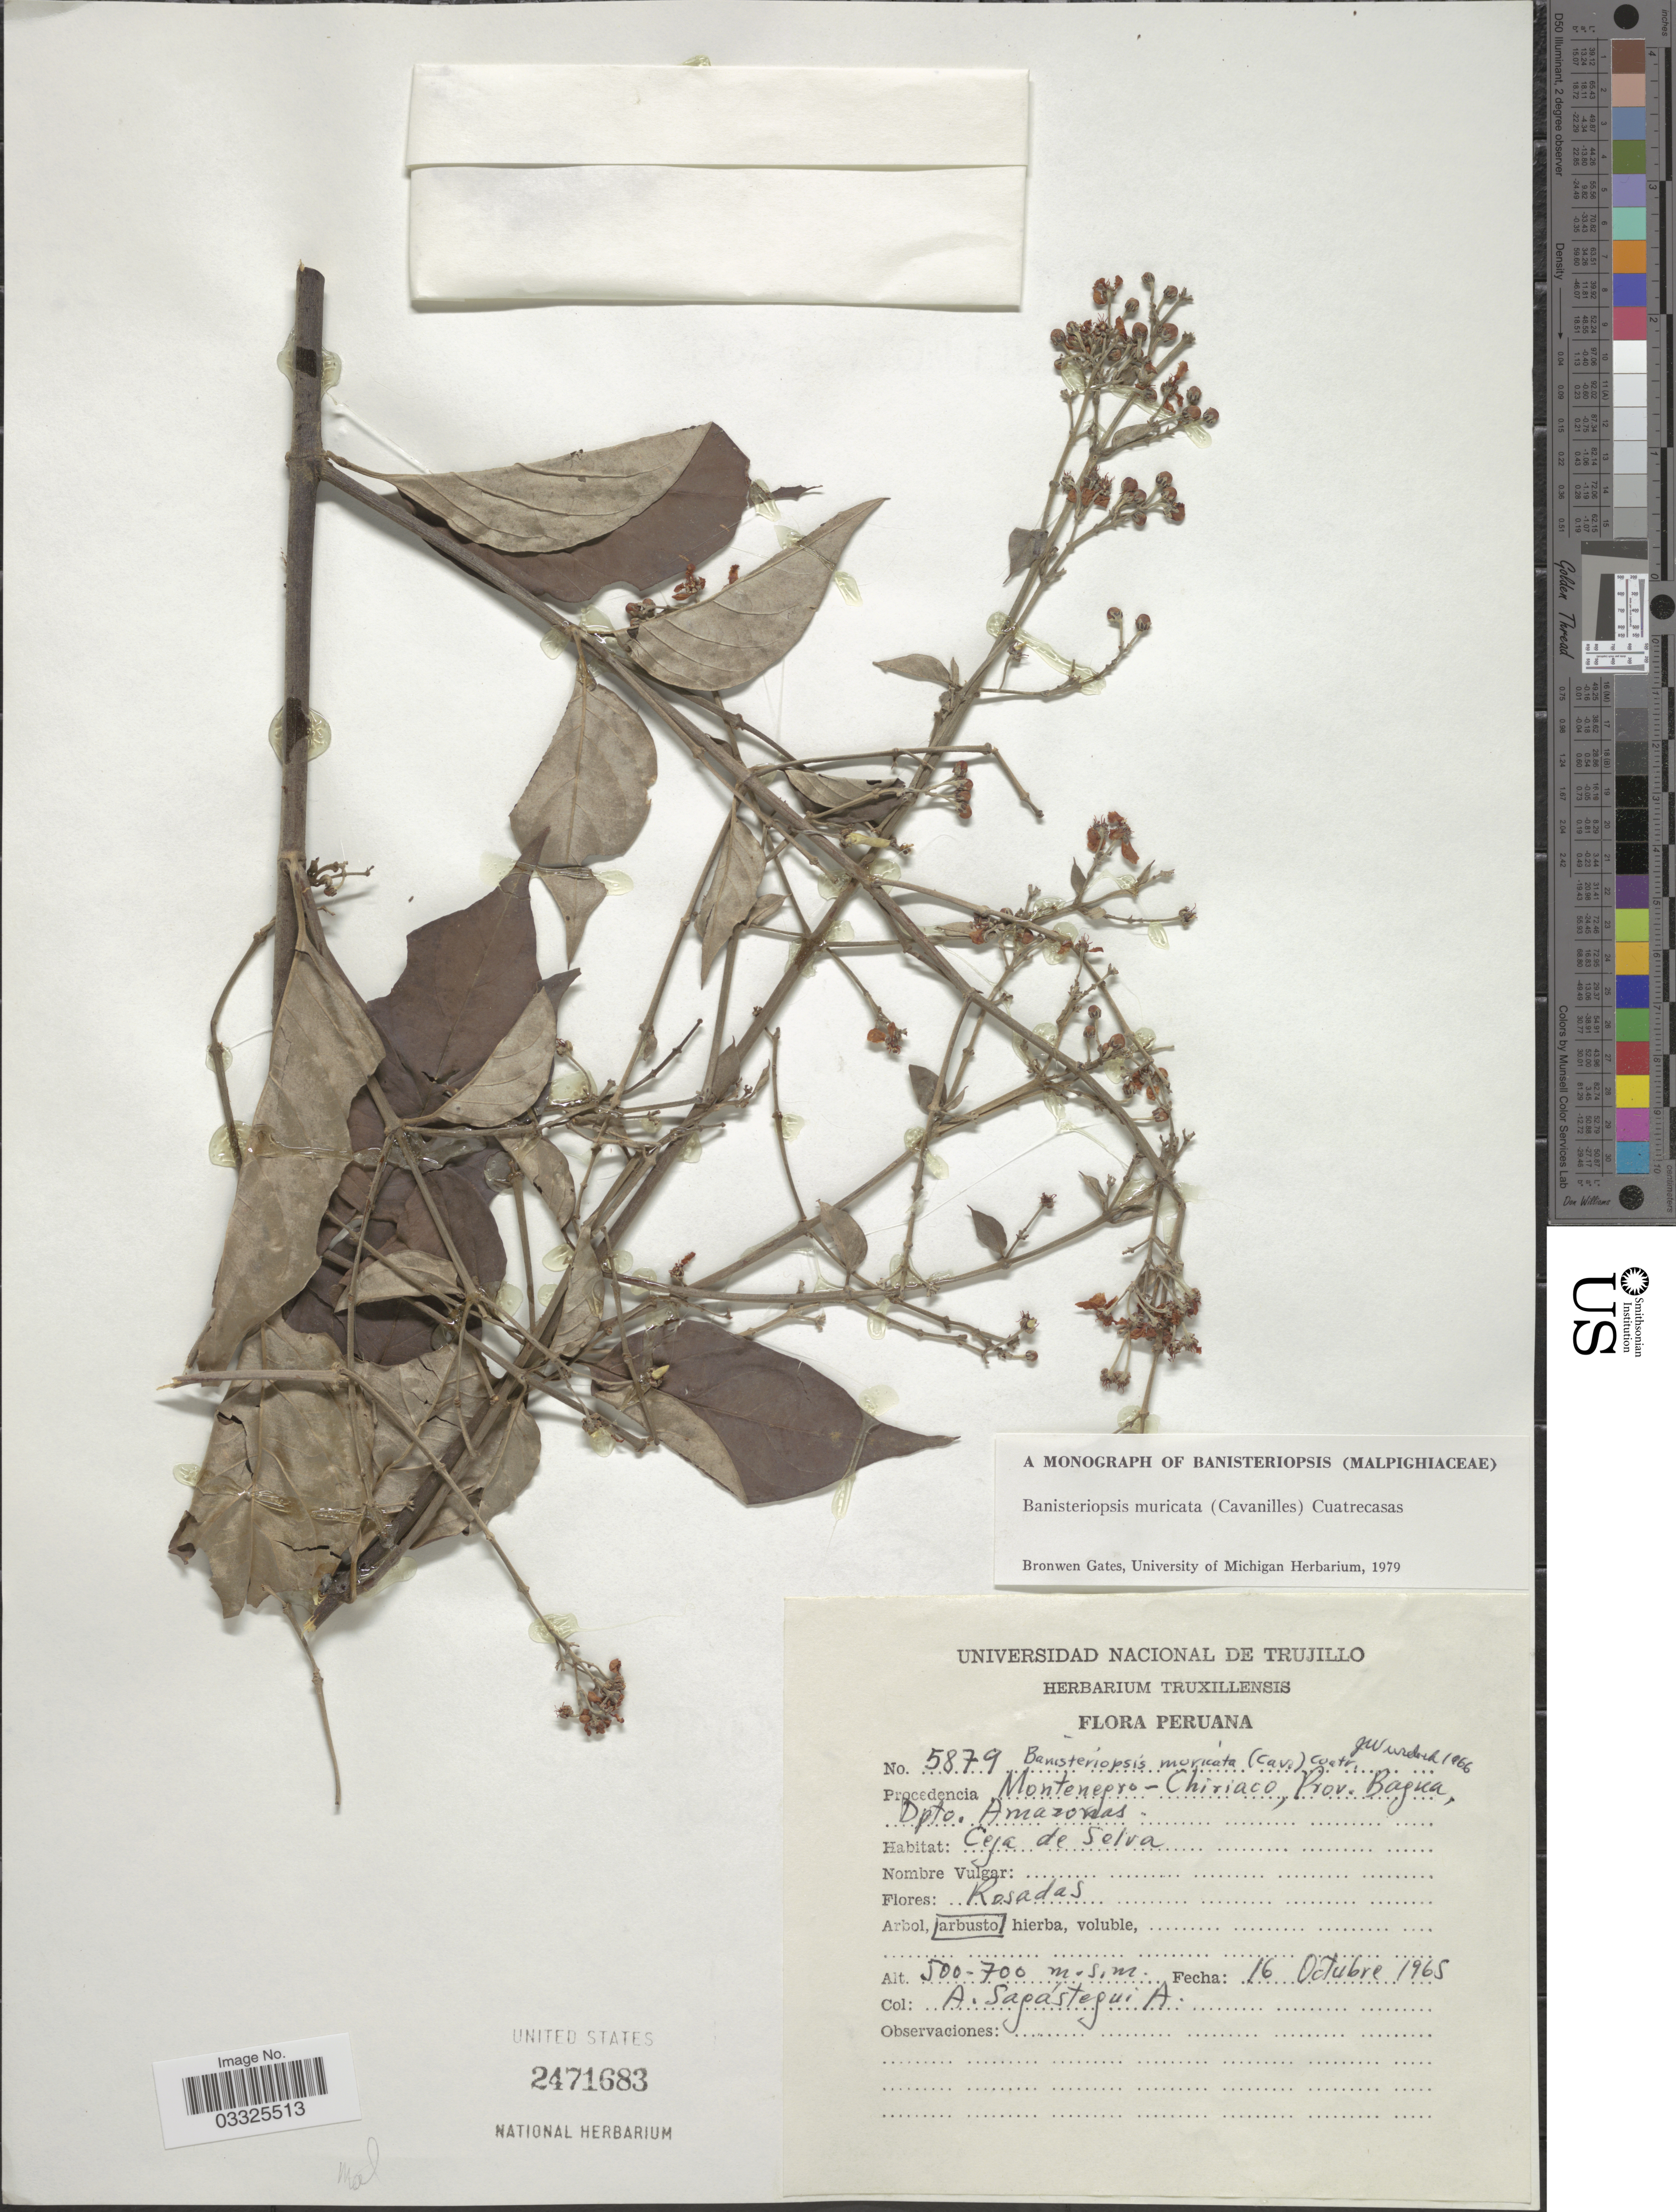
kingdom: Plantae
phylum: Tracheophyta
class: Magnoliopsida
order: Malpighiales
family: Malpighiaceae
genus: Banisteriopsis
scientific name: Banisteriopsis muricata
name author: (Cav.) Cuatrec.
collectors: A. Sagástegui A.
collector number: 5879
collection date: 1965-10-16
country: Peru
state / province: Amazonas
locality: Procedencia Montenegro - Chiriaci, Prov. Bagua, Dpto. Amazonas.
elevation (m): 500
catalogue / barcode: US 2471683